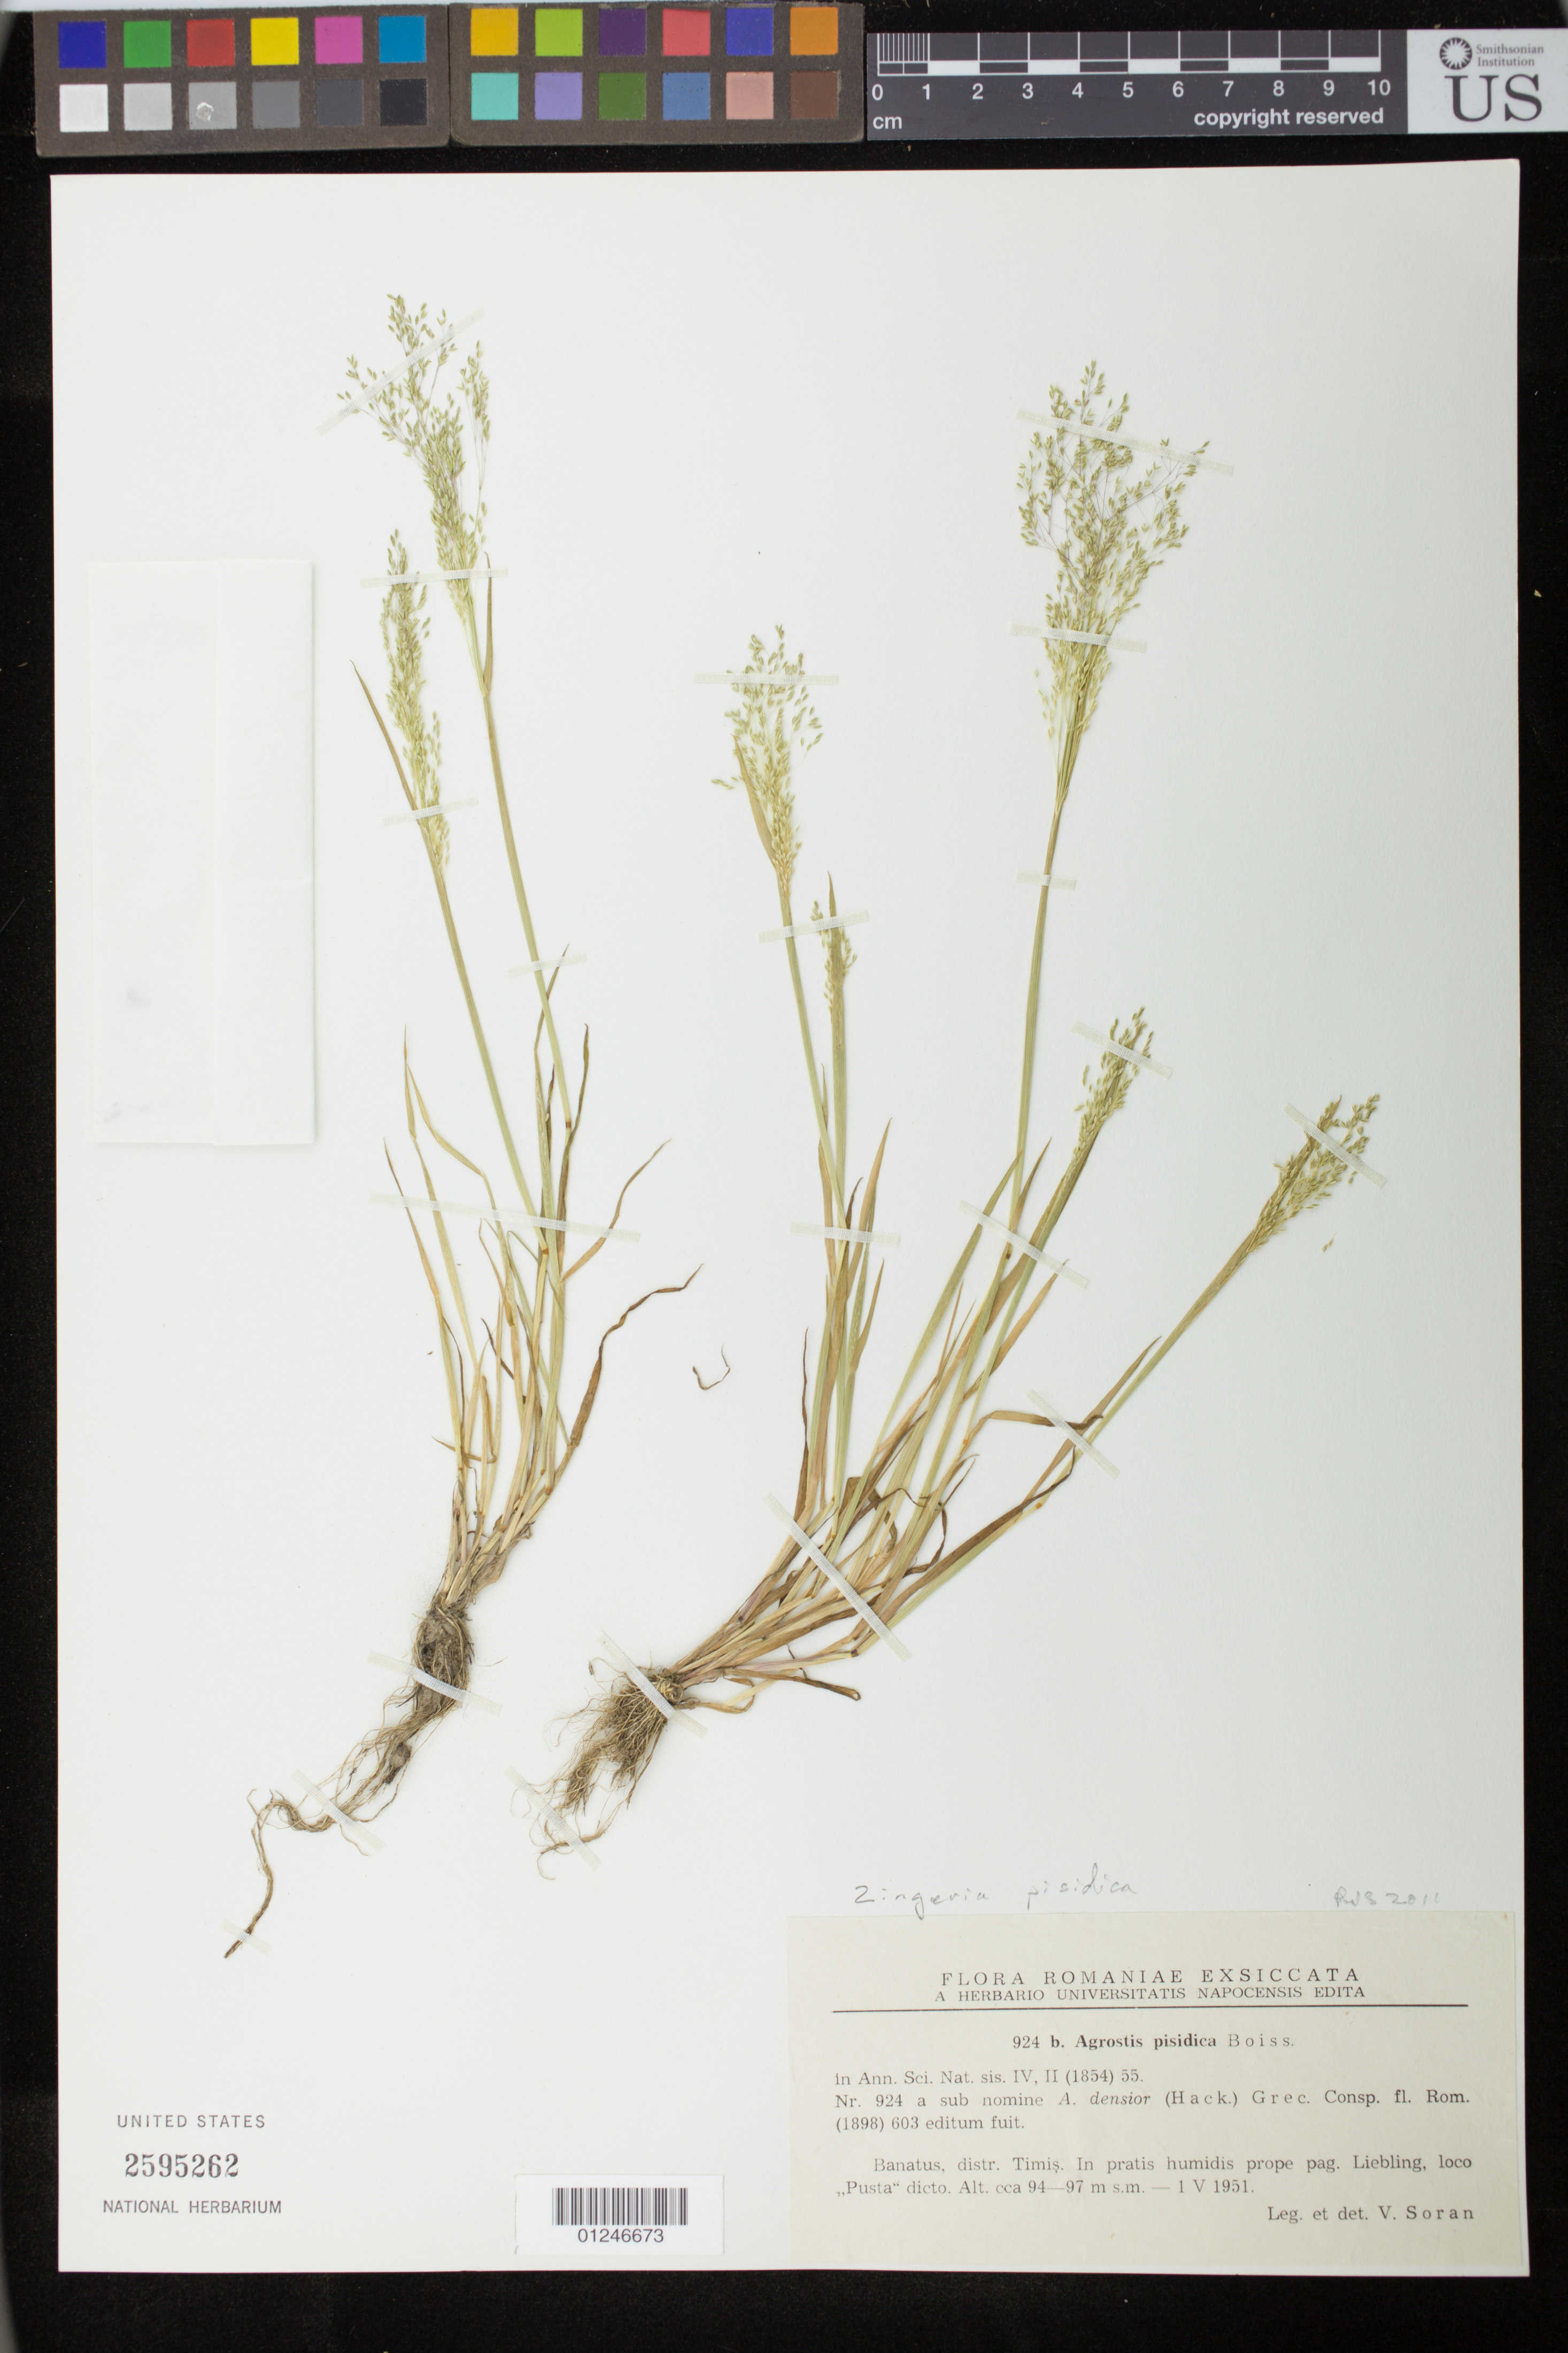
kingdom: Plantae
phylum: Tracheophyta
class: Liliopsida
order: Poales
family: Poaceae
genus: Zingeria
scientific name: Zingeria densior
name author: (Hack. ex Grecescu) Chrtek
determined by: Soreng, R. J.; Paszko, B.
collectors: V. Soran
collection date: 1951-05-01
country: Romania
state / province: Timis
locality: Banatus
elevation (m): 94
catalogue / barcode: US 2595262